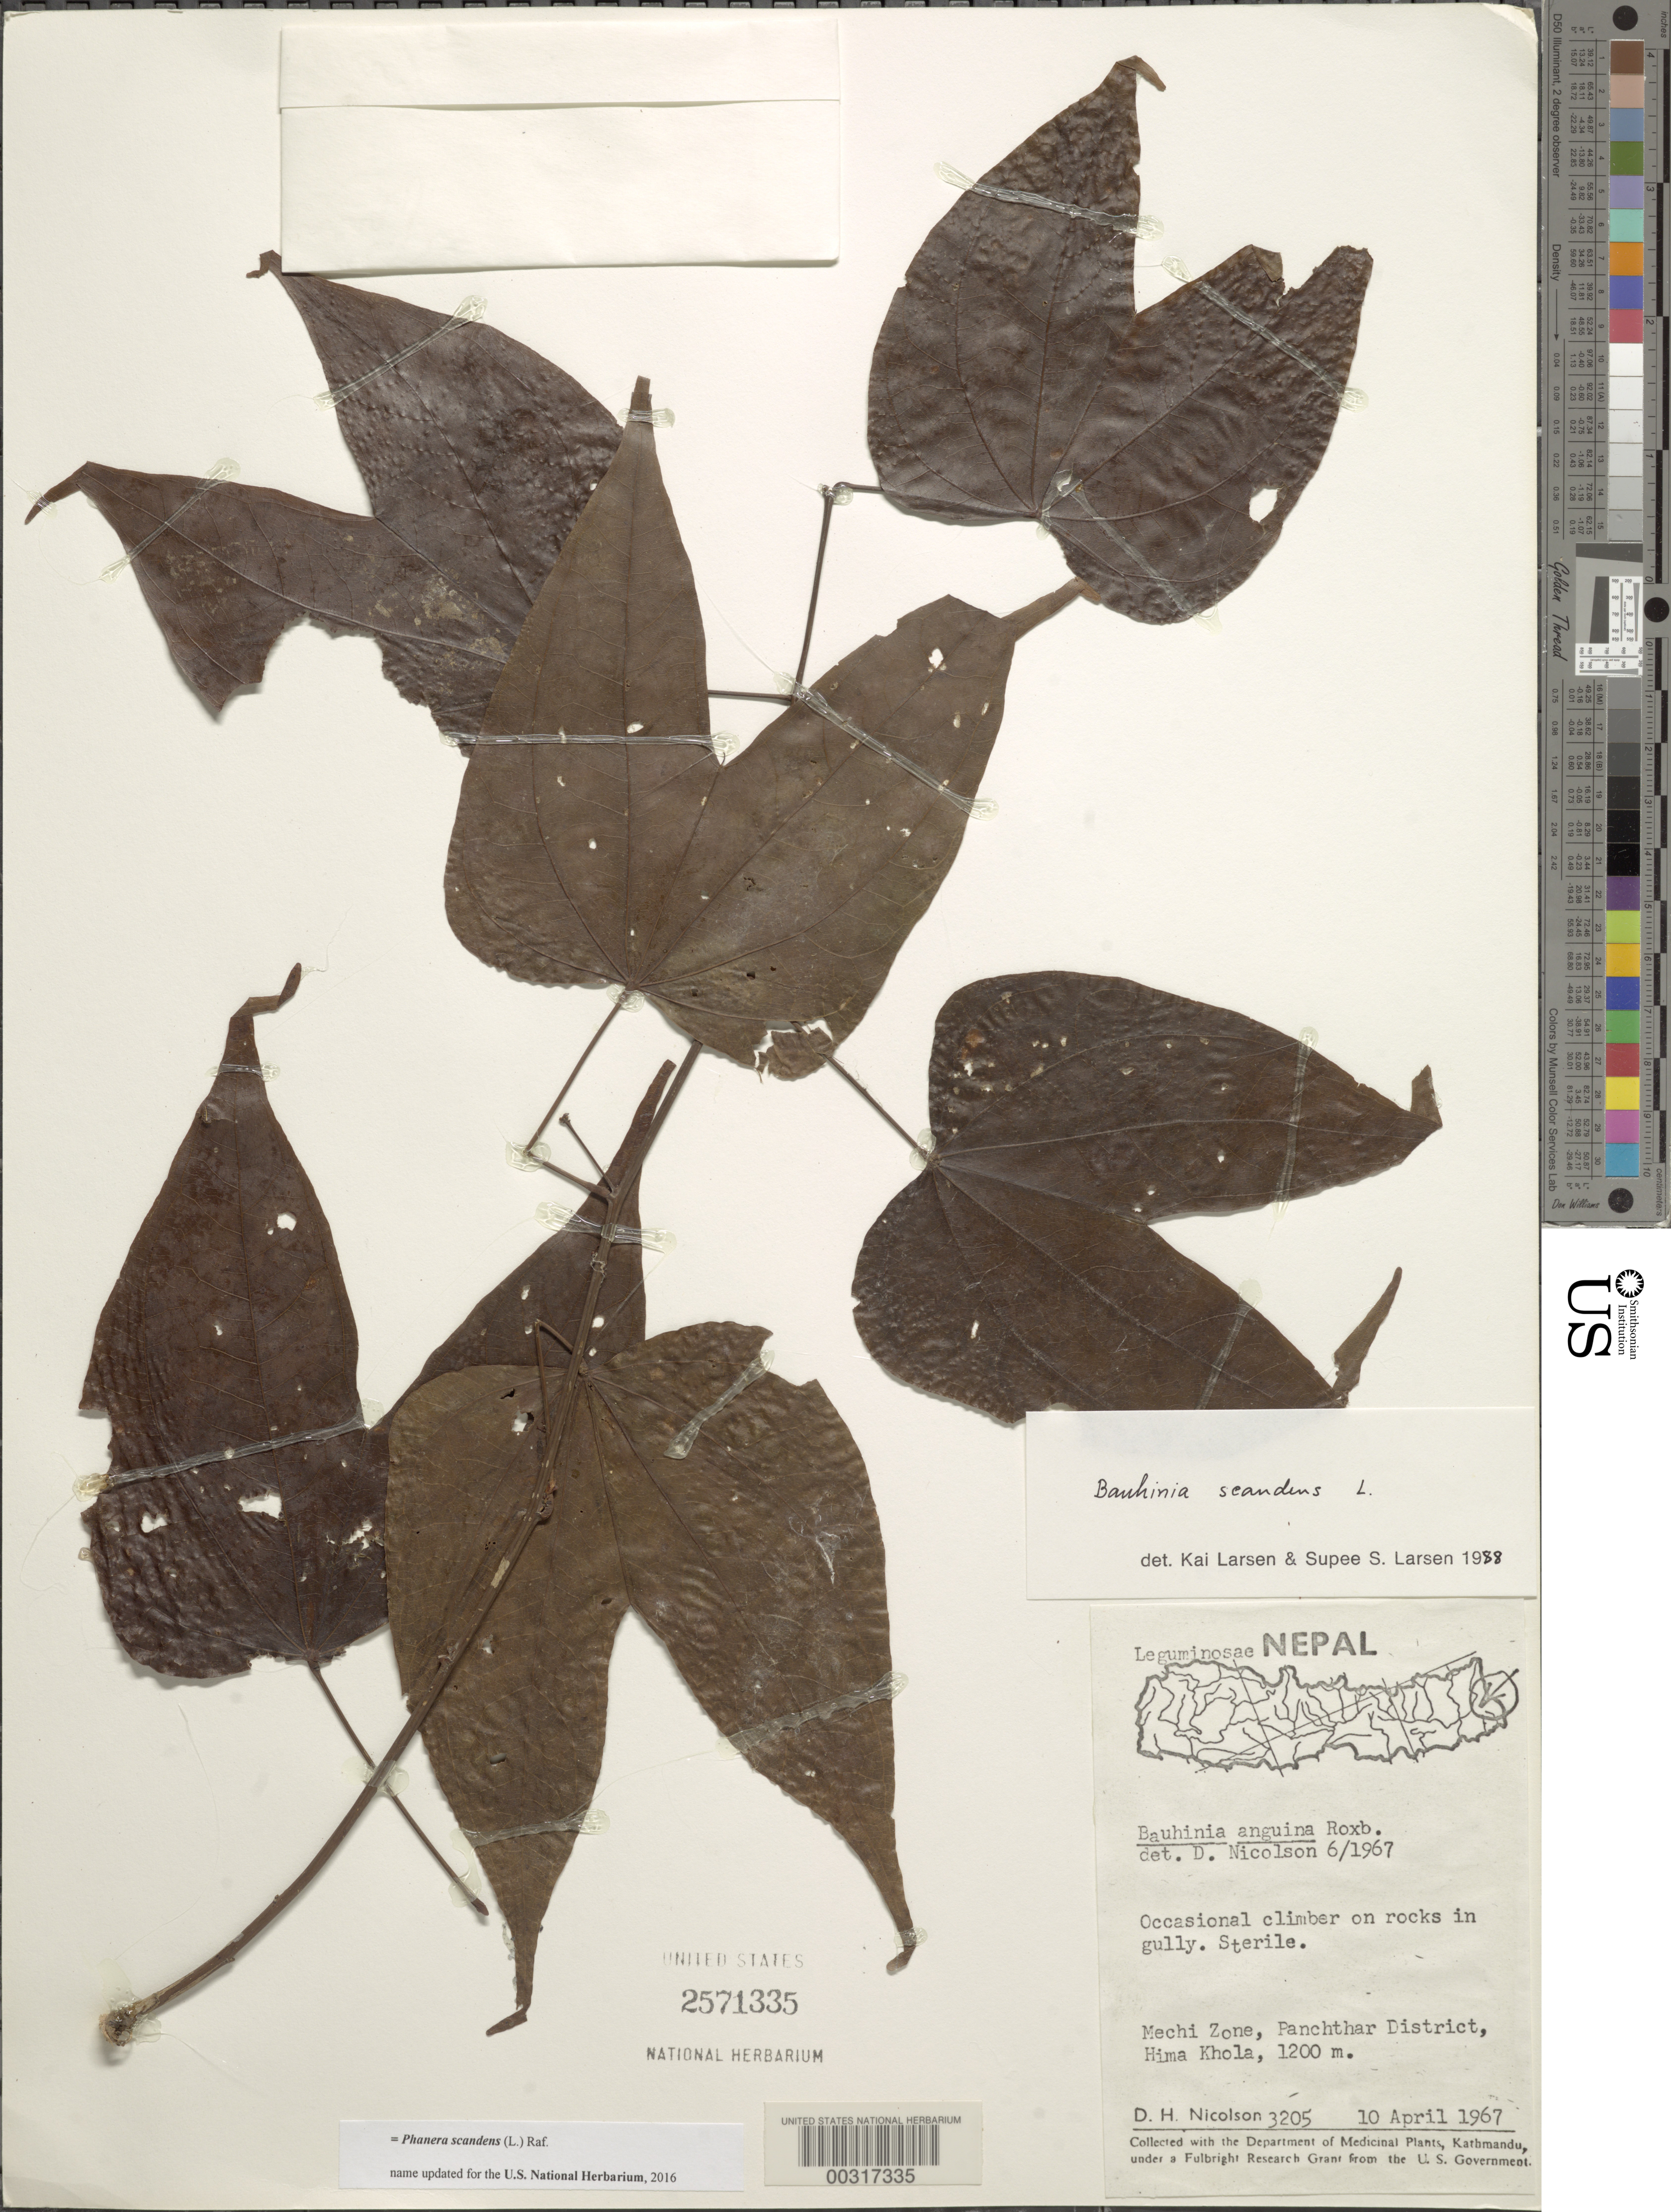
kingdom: Plantae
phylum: Tracheophyta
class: Magnoliopsida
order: Fabales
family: Fabaceae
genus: Phanera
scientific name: Phanera scandens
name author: (Roxb.) Teijsm. & Binn.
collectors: D. H. Nicolson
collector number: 3205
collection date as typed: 10 Apr 1967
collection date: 1967-04-10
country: Nepal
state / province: Mechi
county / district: Panchthar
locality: Hima khola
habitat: On rocks in gully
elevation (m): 1200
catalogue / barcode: US 2571335